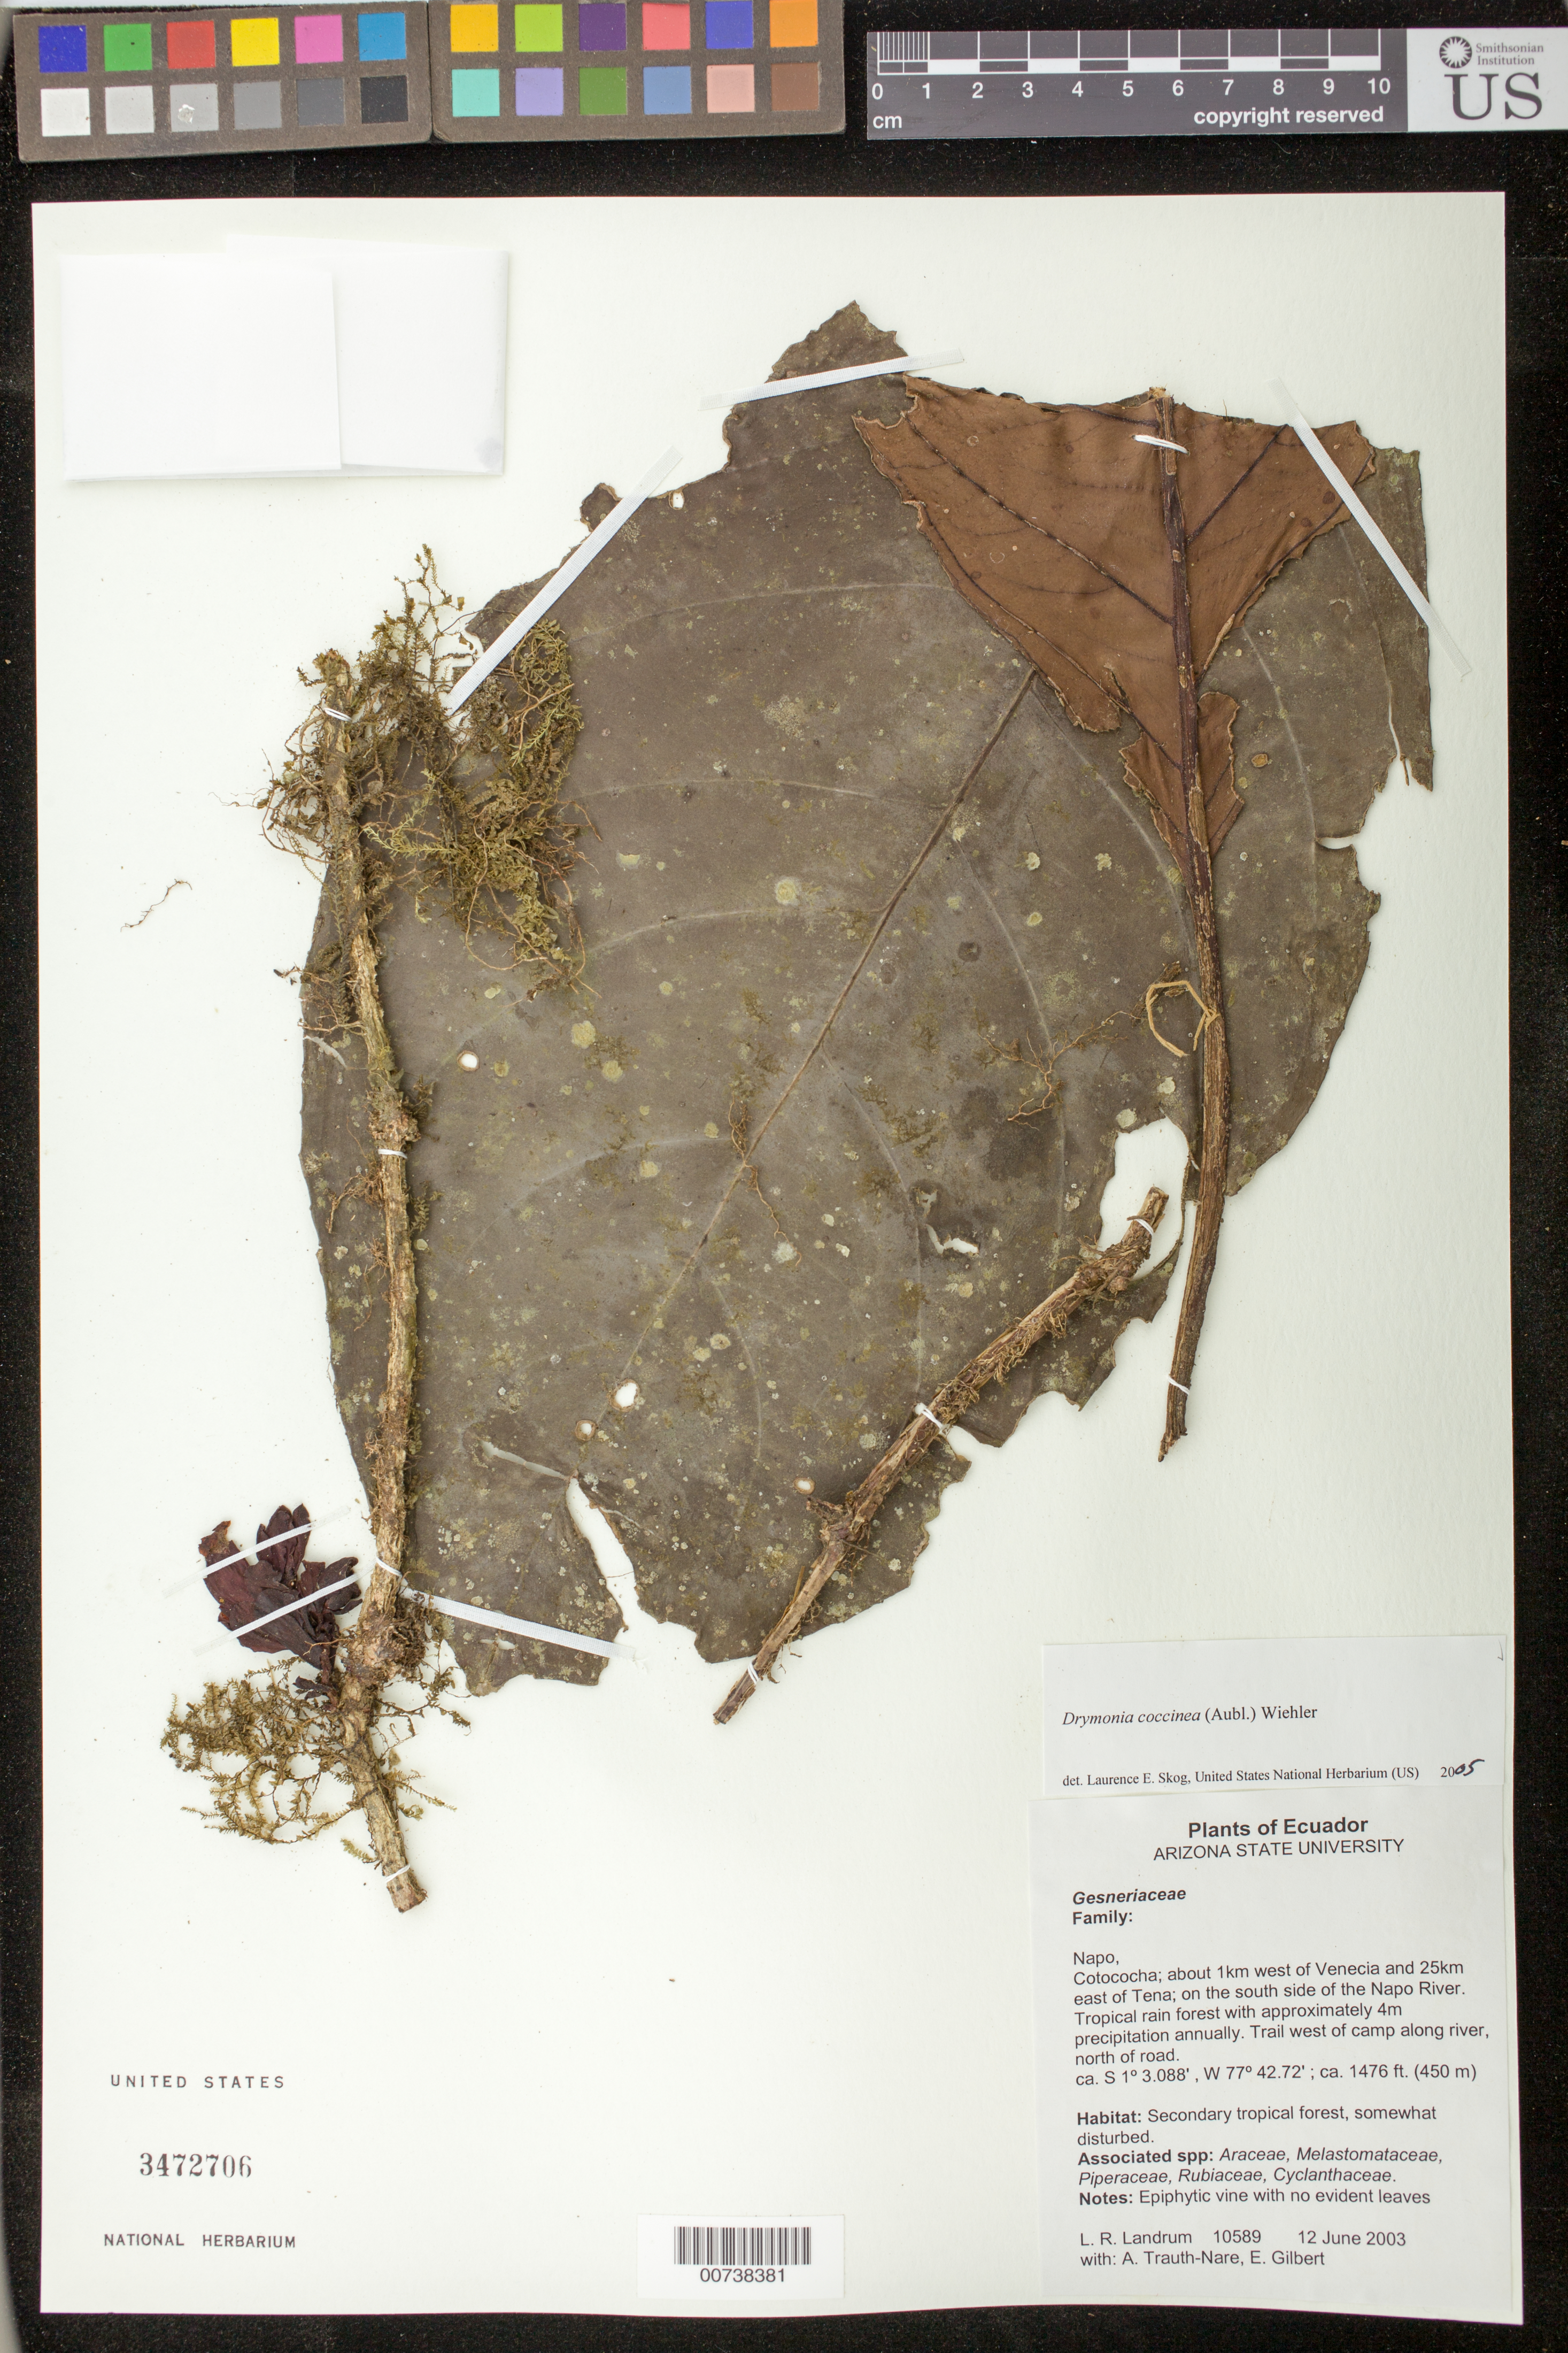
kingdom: Plantae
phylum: Tracheophyta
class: Magnoliopsida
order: Lamiales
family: Gesneriaceae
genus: Drymonia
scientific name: Drymonia coccinea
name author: (Aubl.) Wiehler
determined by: Skog, Laurence E.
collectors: L. R. Landrum, A. Trauth-Nare & E. Gilbert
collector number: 10589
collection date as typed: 12 Jun 2003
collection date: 2003-06-12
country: Ecuador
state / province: Napo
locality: Napo, Cotococha; about 1 km west of Venecia and 25 km east of Tena; on the south side of the Napo River, trail west of camp along river, north of road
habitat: Tropical rain forest with approximately 4 m precipitation annually; secondary tropical forest, somewhat disturbed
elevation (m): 450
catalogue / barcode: US 3472706